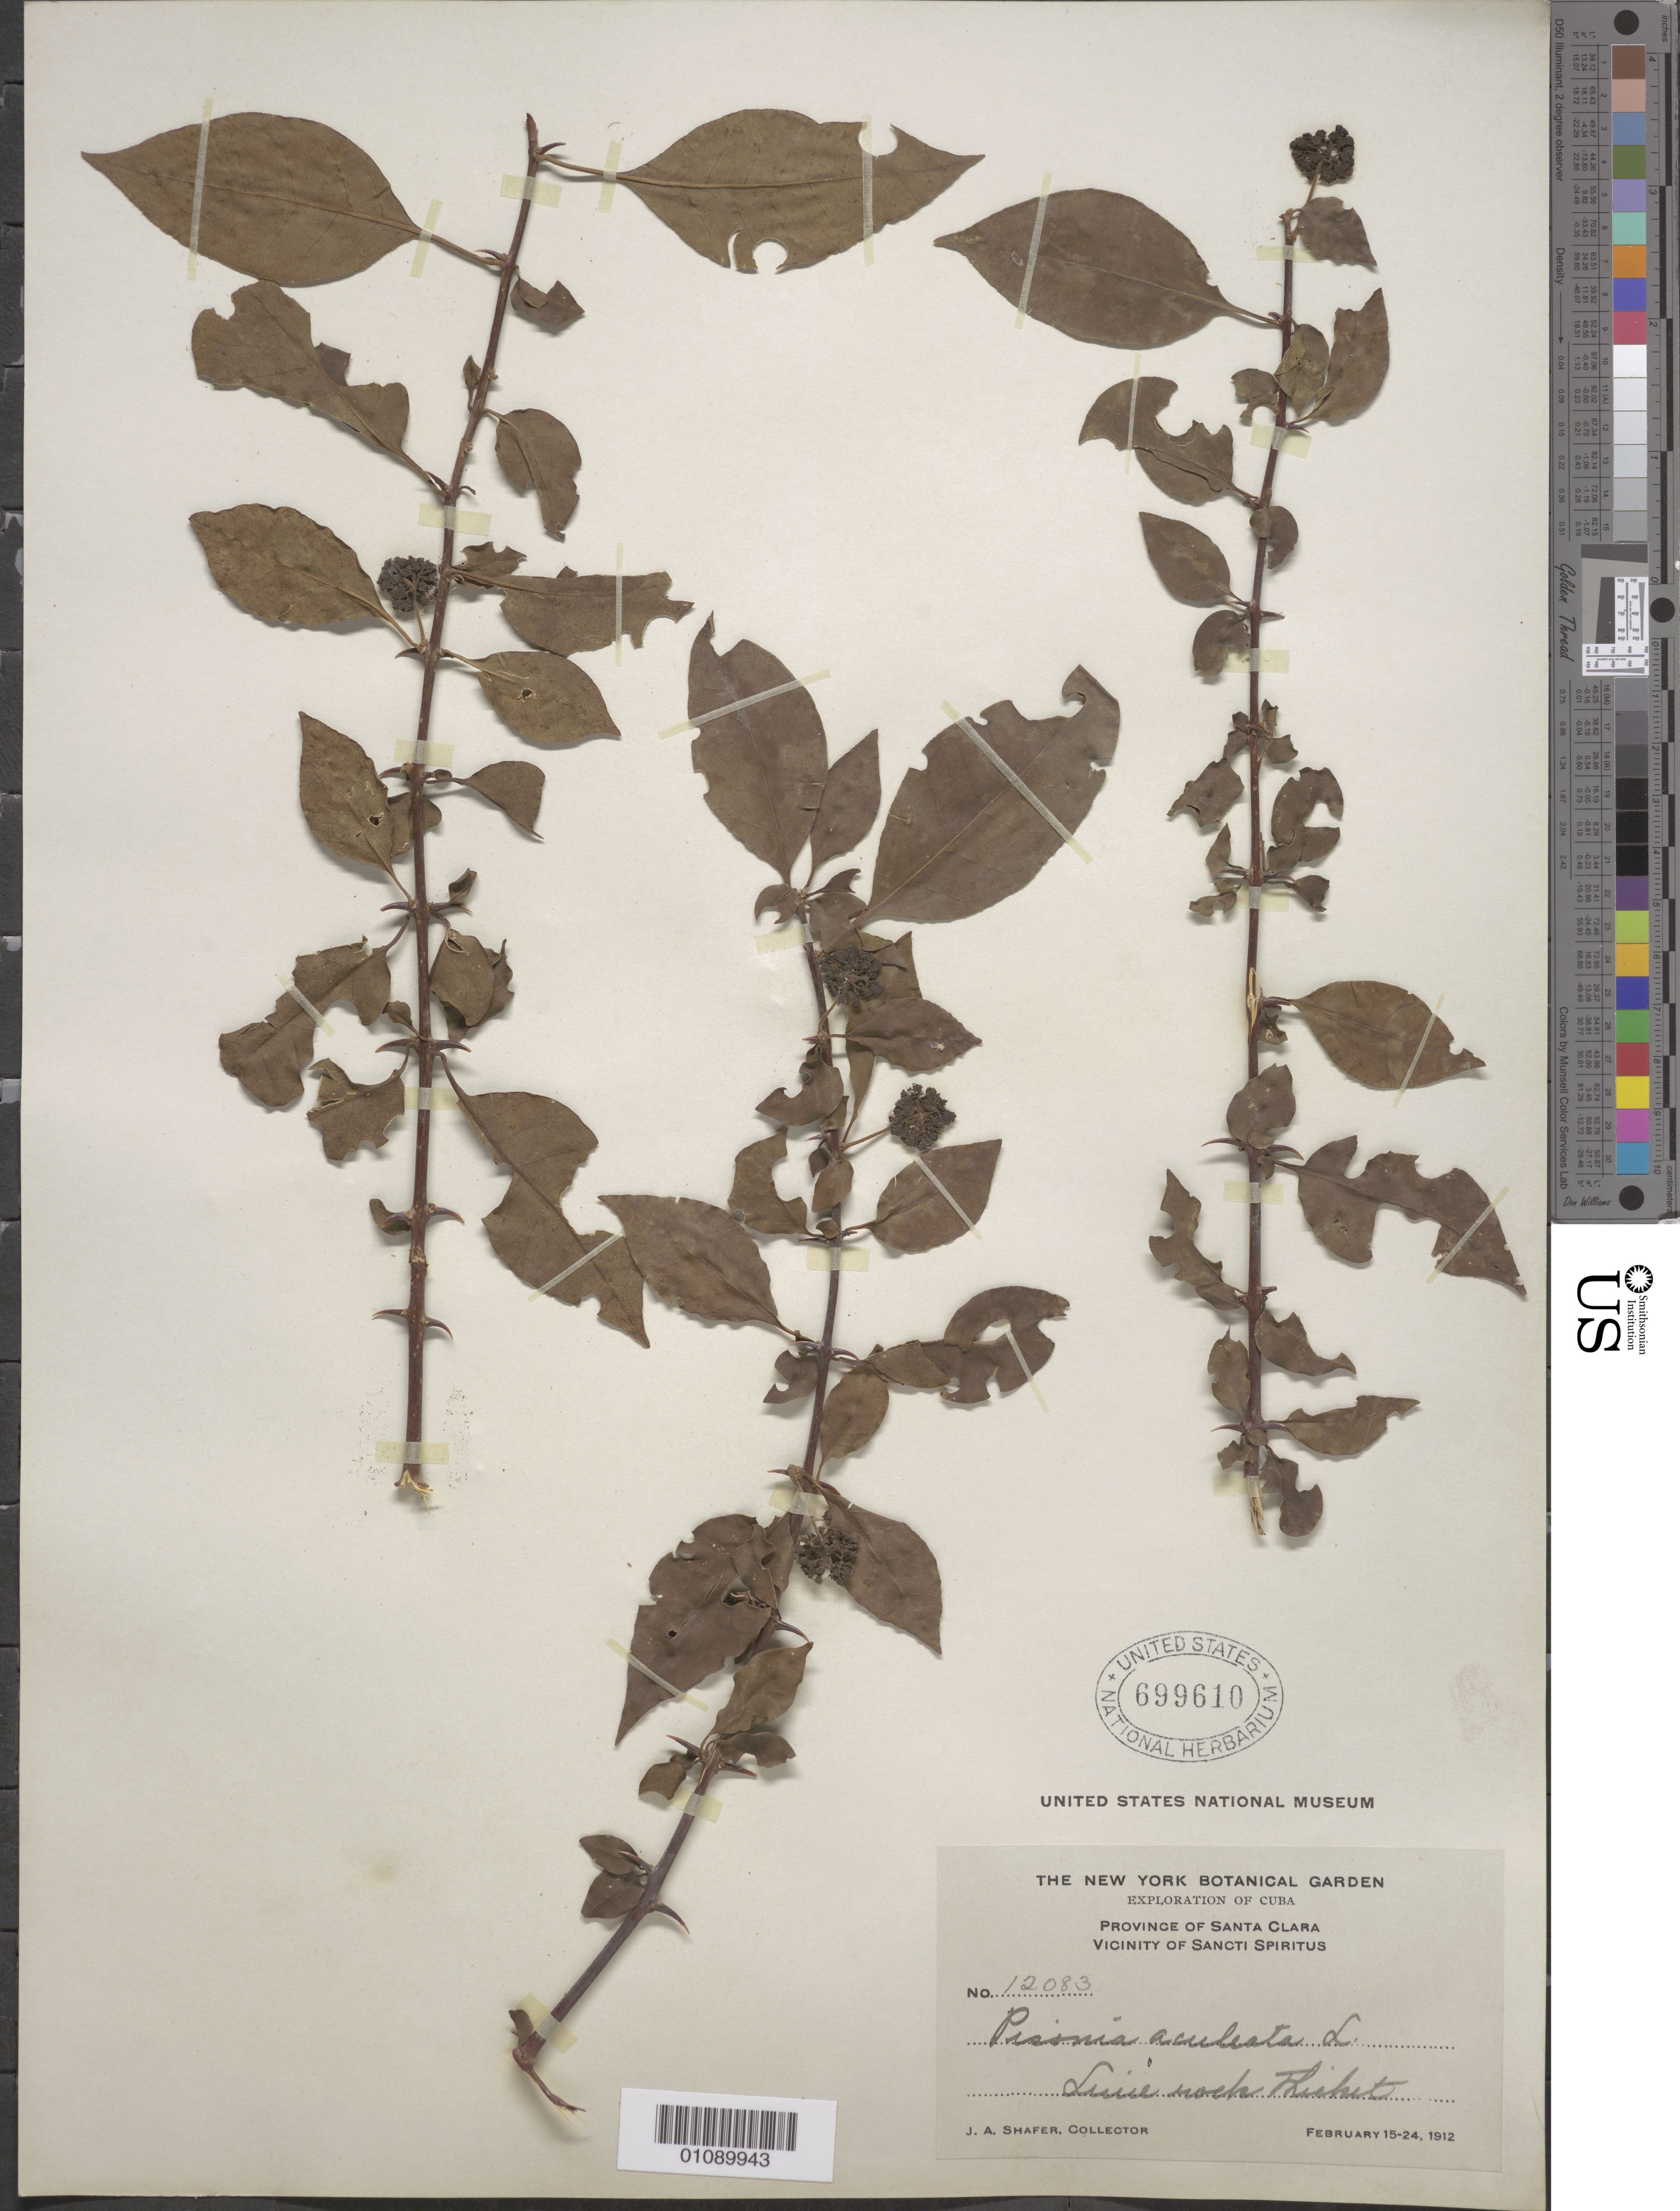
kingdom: Plantae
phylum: Tracheophyta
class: Magnoliopsida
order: Caryophyllales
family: Nyctaginaceae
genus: Pisonia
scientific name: Pisonia aculeata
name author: L.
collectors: J. A. Shafer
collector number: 12083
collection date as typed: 15 Feb 1912 to 24 Feb 1912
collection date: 1912-02-15/1912-02-24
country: Cuba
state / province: Sancti Spiritus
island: Cuba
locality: Province of Santa Clara, vicinity of Sancti Spiritus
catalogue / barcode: US 699610